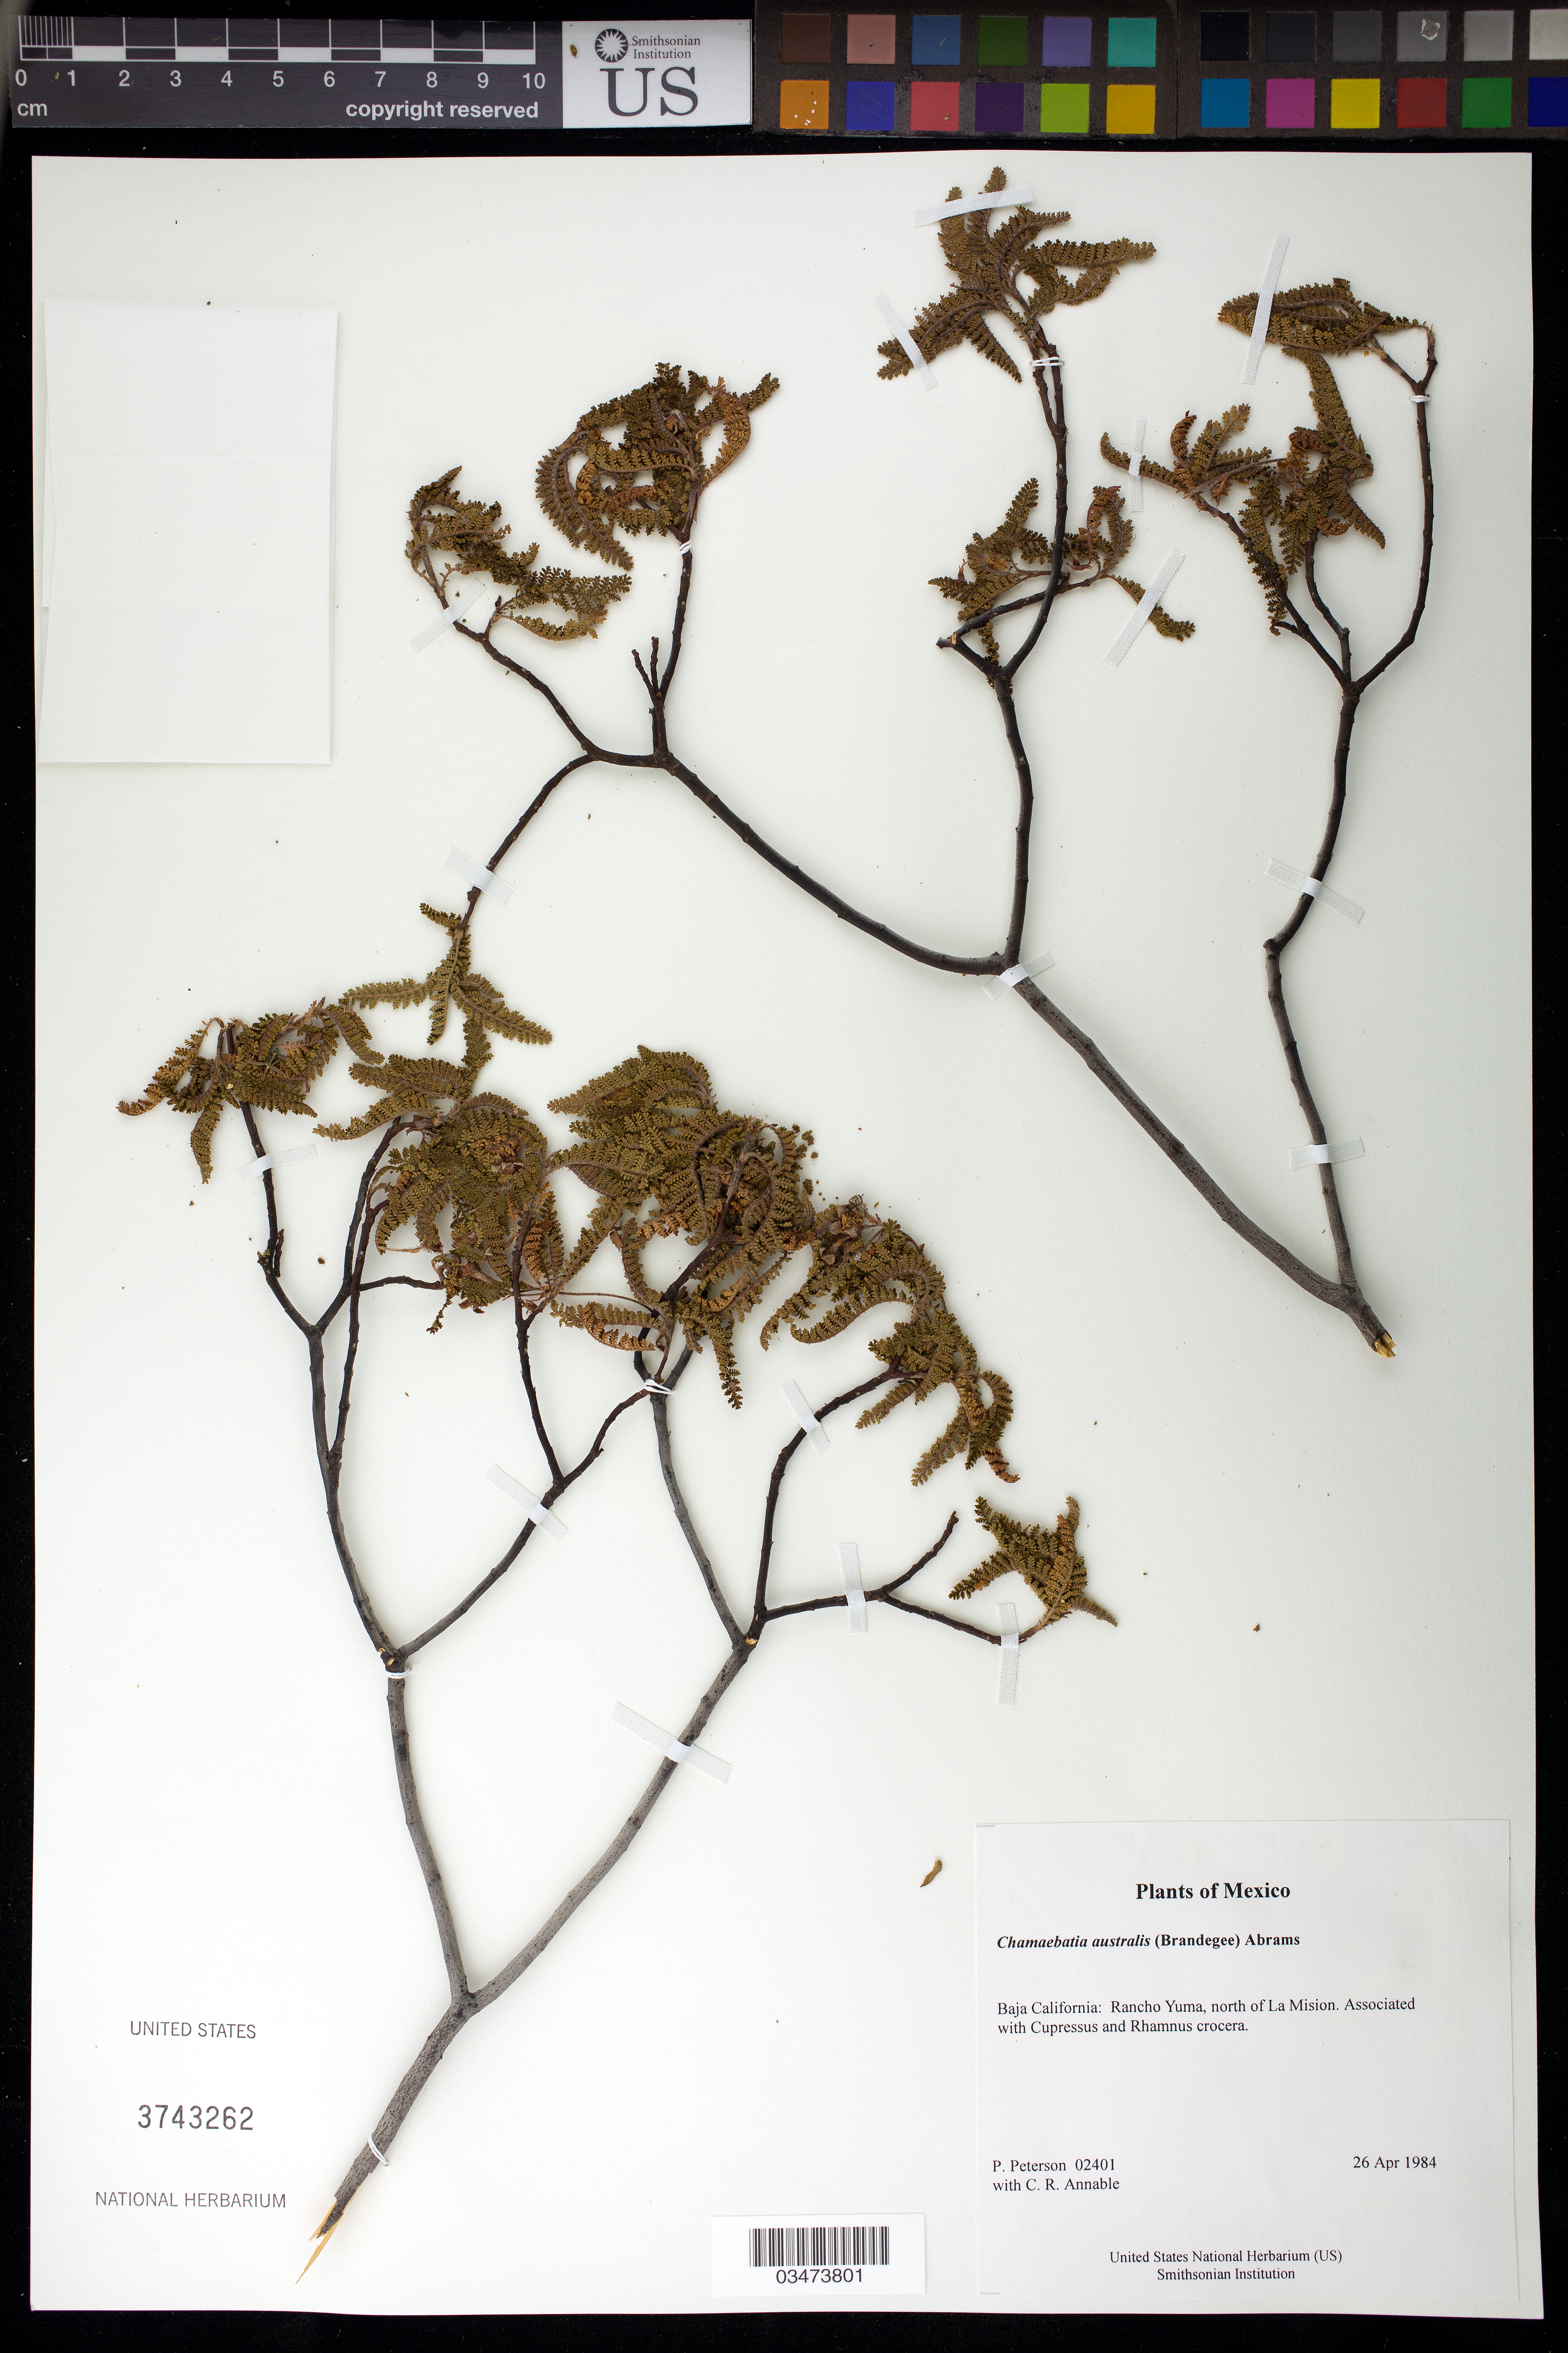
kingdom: Plantae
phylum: Tracheophyta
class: Magnoliopsida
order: Rosales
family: Rosaceae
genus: Chamaebatia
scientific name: Chamaebatia australis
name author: (Brandegee) Abrams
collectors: P. M. Peterson & C. R. Annable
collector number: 02401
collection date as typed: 26 Apr 1984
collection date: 1984-04-26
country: Mexico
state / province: Baja California Norte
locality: Rancho Yuma, north of La Mision.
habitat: Associated with Cupressus and Rhamnus crocera.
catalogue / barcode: US 3743262